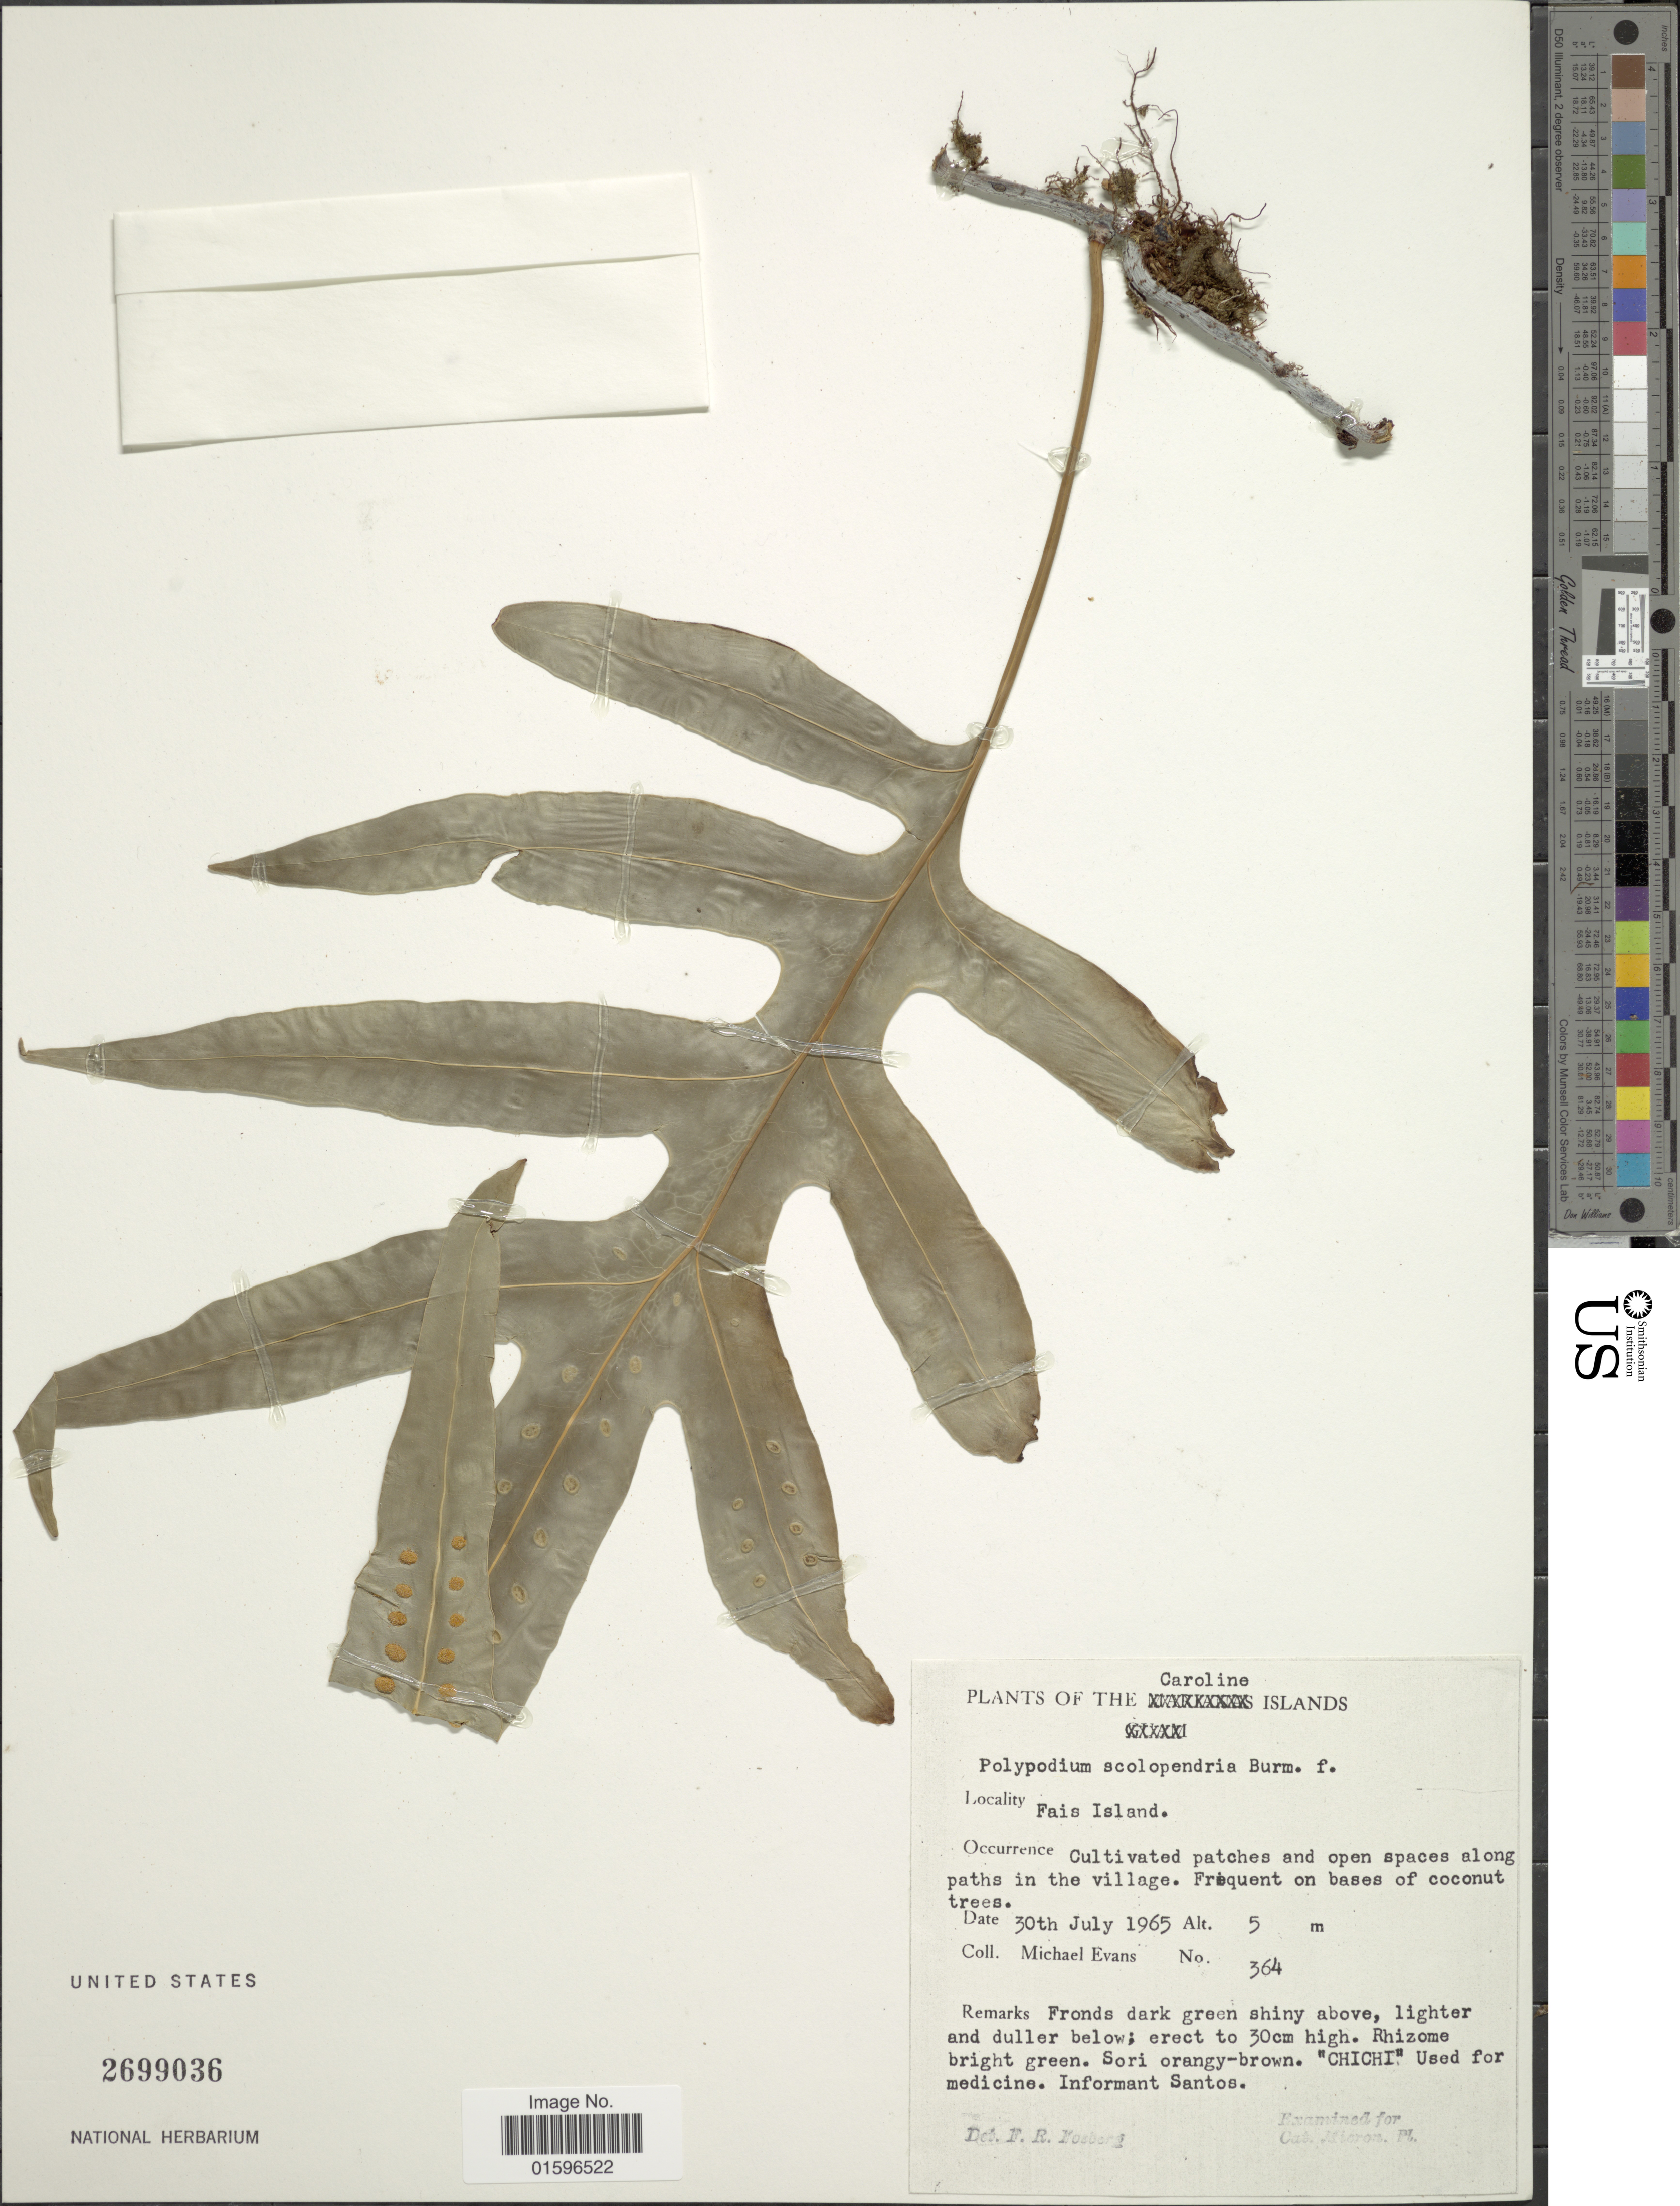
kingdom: Plantae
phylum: Tracheophyta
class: Polypodiopsida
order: Polypodiales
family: Polypodiaceae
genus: Polypodium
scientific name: Polypodium scolopendria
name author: Burm. f.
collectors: M. Evans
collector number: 364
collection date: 1965-07-30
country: Micronesia, Federated States of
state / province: Yap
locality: Carolines Islands, Rais Island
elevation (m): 5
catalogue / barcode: US 2699036